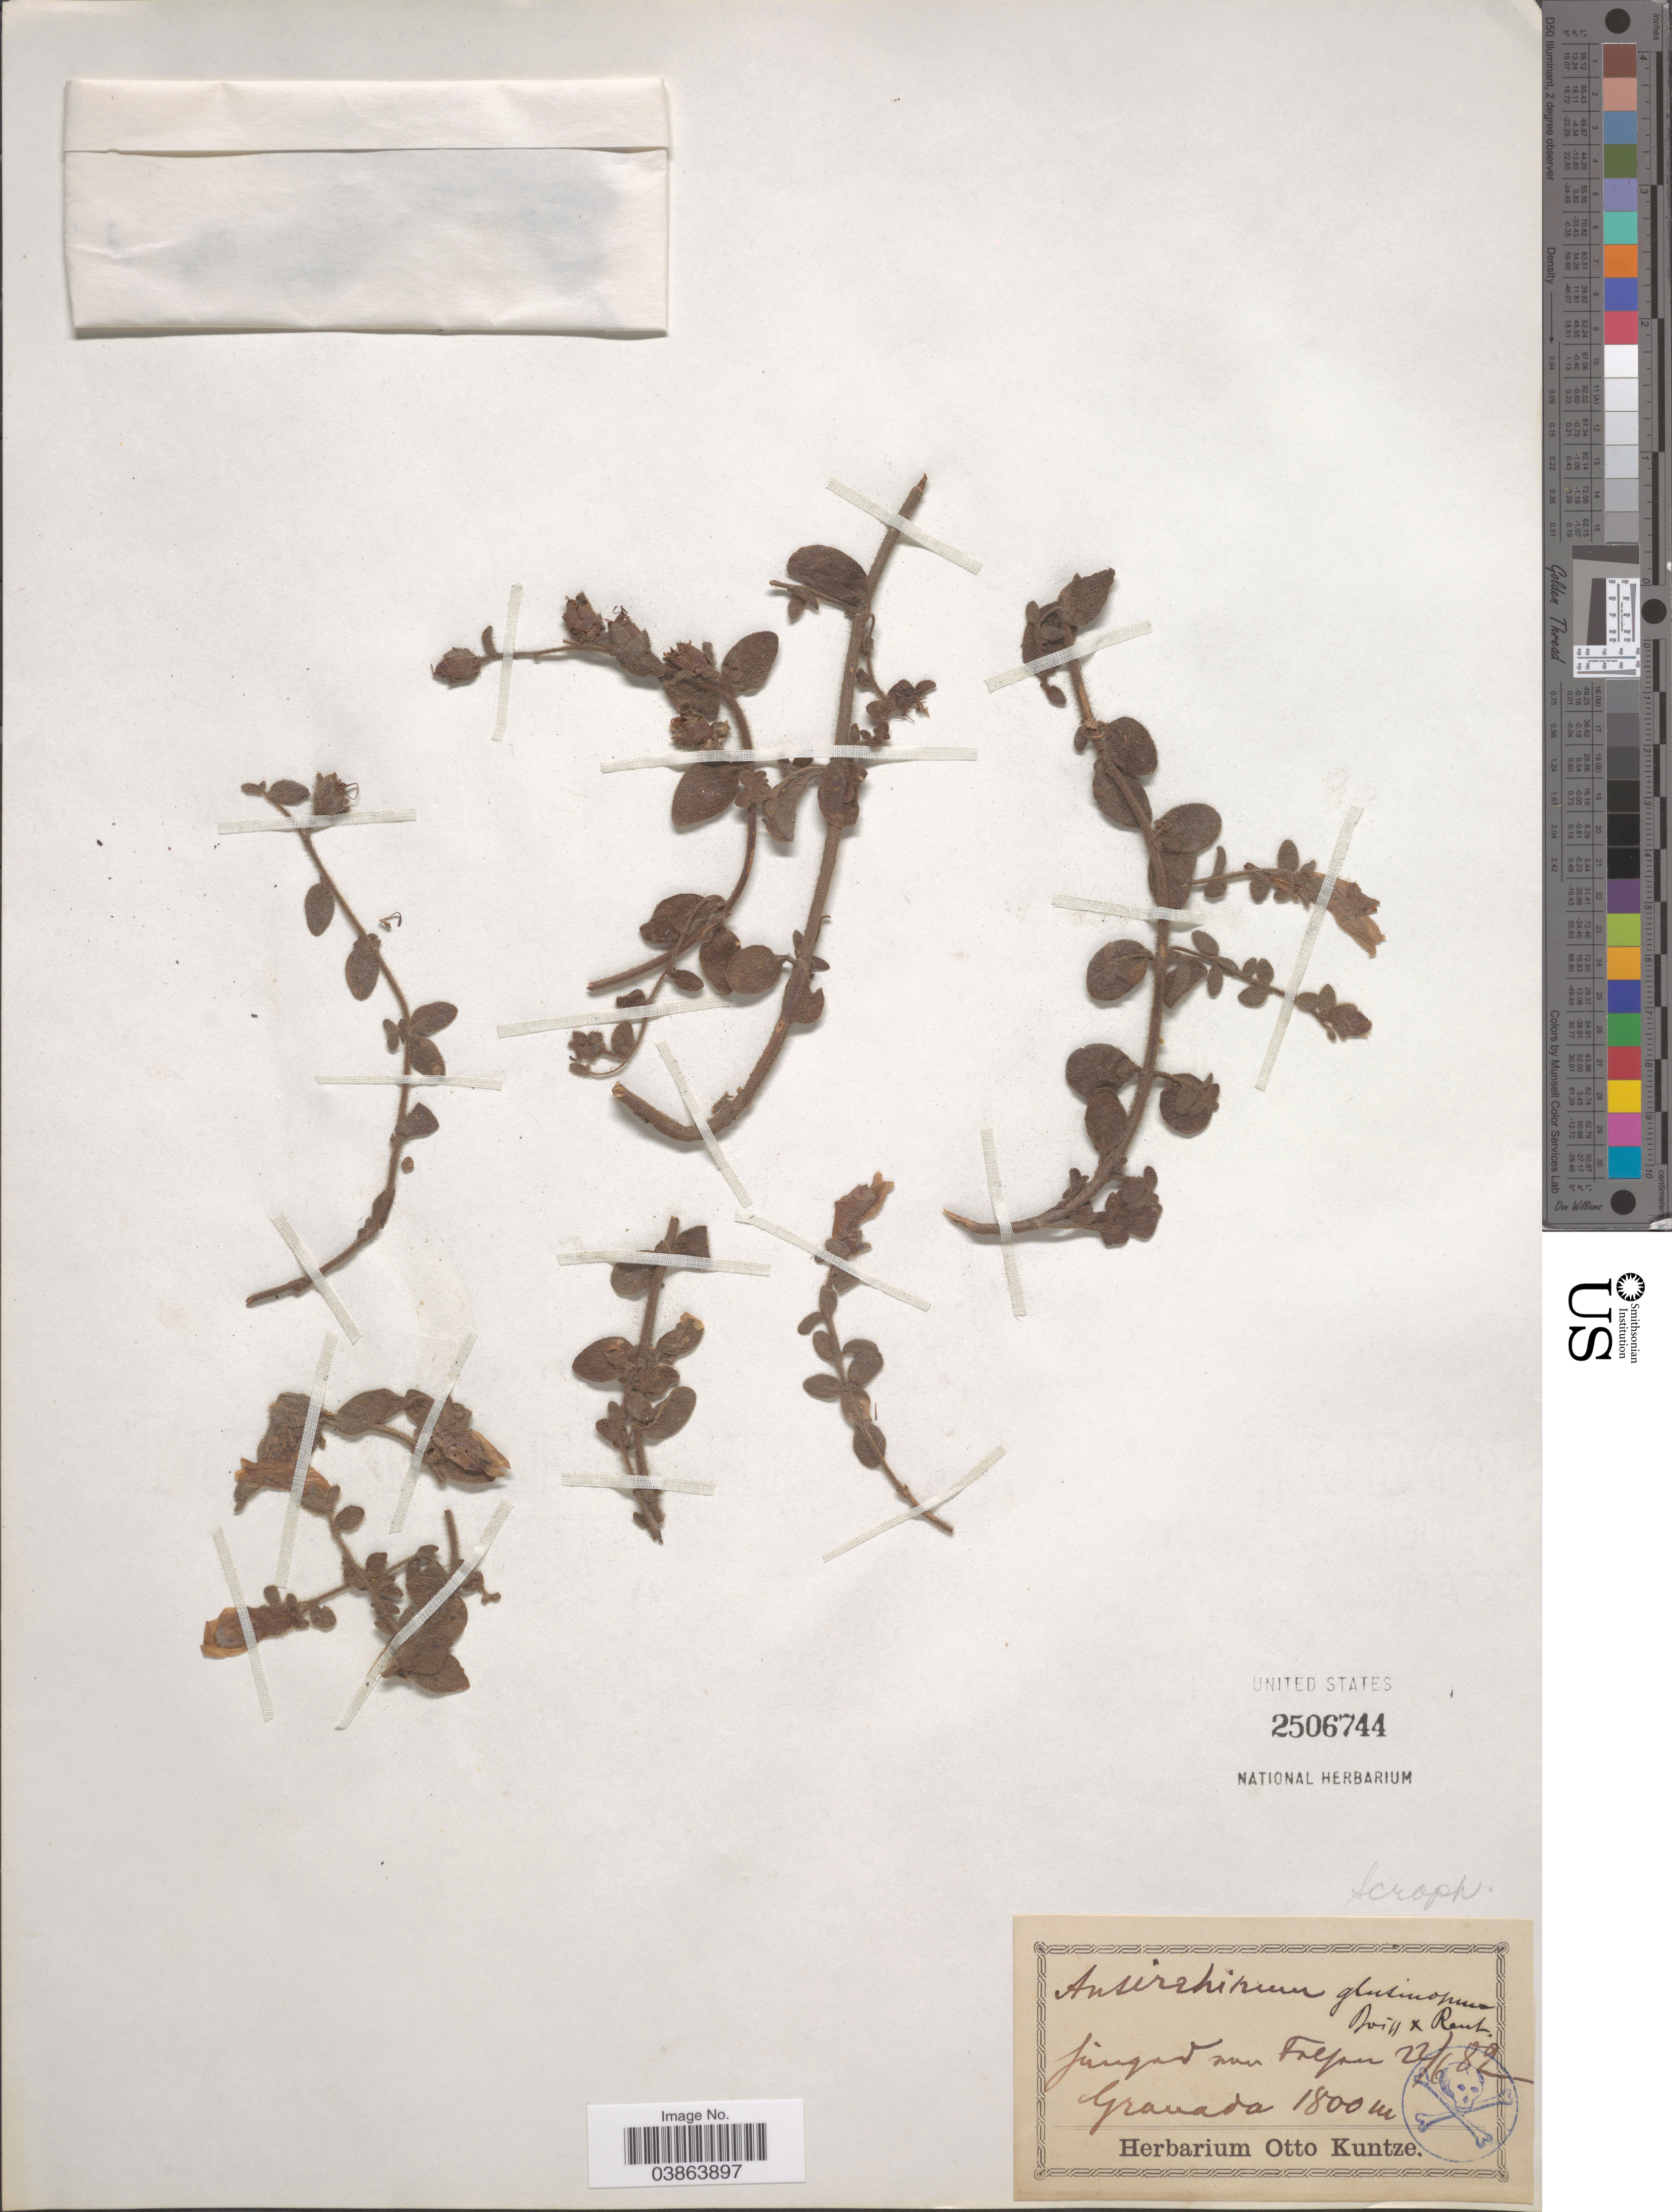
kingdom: Plantae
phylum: Tracheophyta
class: Magnoliopsida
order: Lamiales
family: Plantaginaceae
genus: Antirrhinum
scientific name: Antirrhinum glutinosum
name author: Boiss. & Reut.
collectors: ex herb. Otto Kuntze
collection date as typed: Transcribed d/m/y: 22/1/82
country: Spain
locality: Fregand von Frejan Granada.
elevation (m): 1800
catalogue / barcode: US 2506744